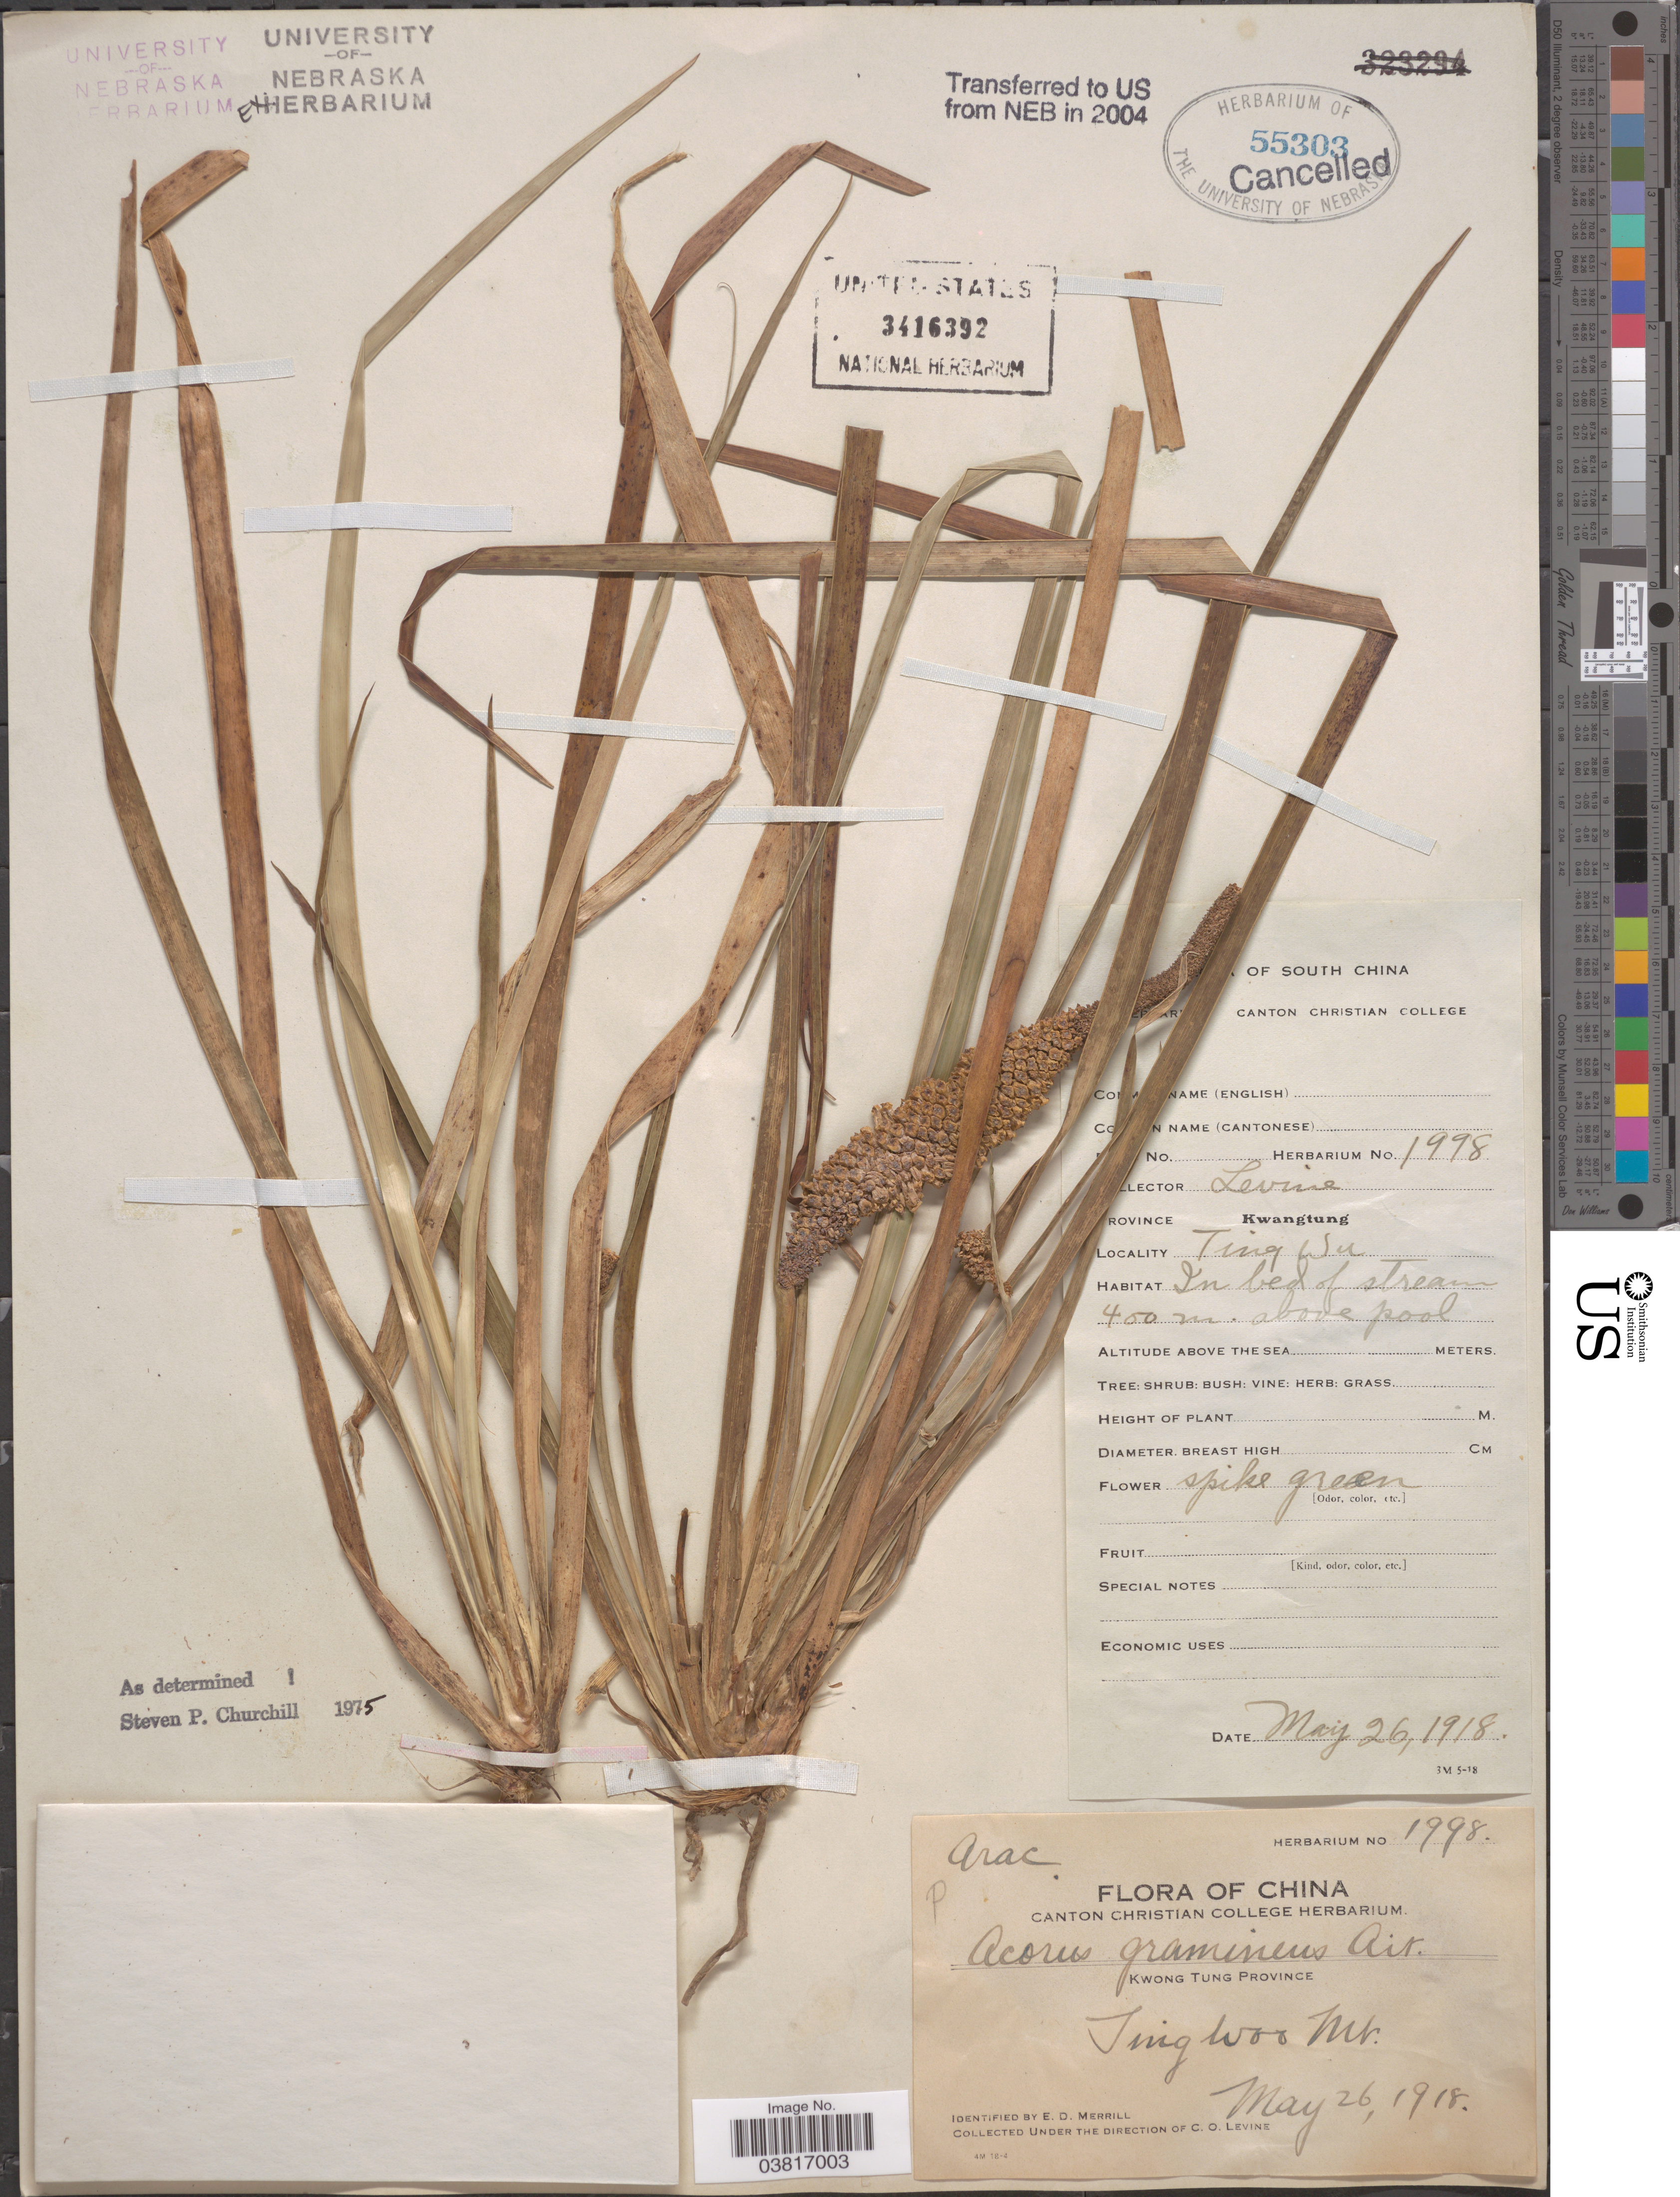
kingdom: Plantae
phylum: Tracheophyta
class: Liliopsida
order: Acorales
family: Acoraceae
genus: Acorus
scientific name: Acorus gramineus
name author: Sol. ex Aiton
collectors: C. O. Levine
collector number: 1998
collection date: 1918-05-26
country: China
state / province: Guangdong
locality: Kwong Tung Province. Ting Woo Mt.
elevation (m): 400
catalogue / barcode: US 3416392